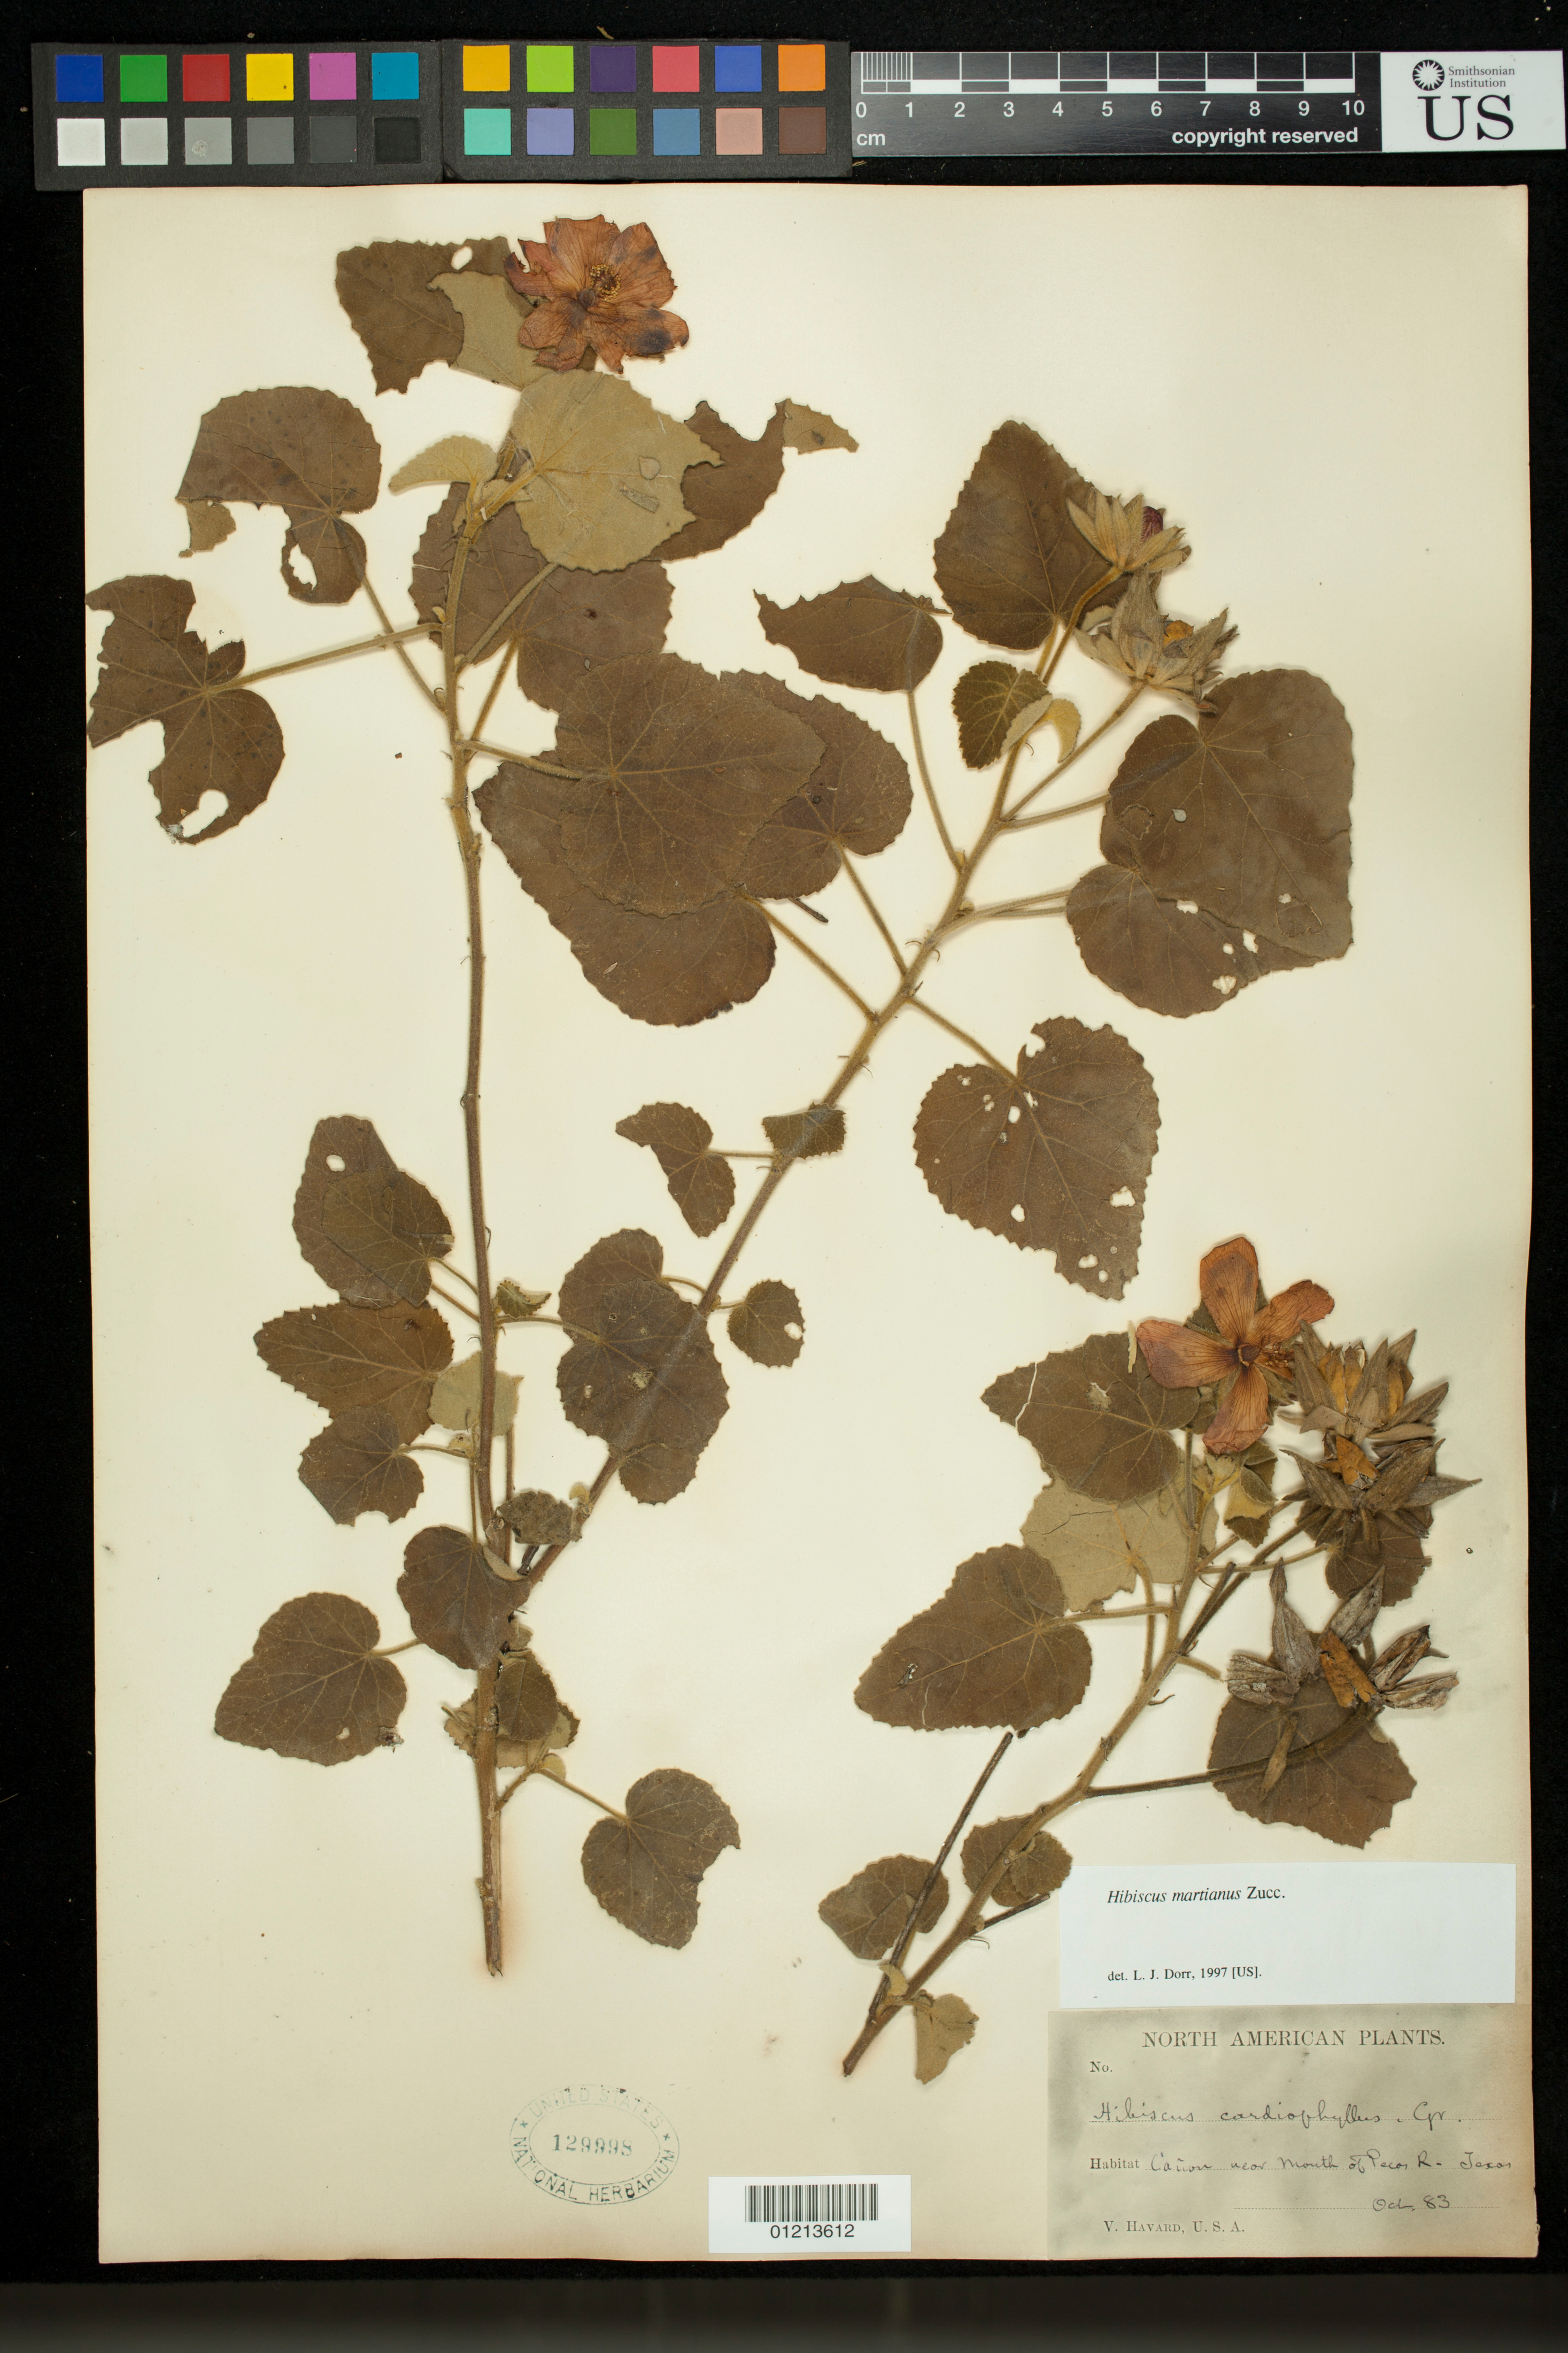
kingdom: Plantae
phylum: Tracheophyta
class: Magnoliopsida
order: Malvales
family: Malvaceae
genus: Hibiscus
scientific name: Hibiscus martianus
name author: Zucc.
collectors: V. Havard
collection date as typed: Oct 1883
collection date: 1883-10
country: United States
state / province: Texas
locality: Canon near Mouth of Pecos R.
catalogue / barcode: US 129998